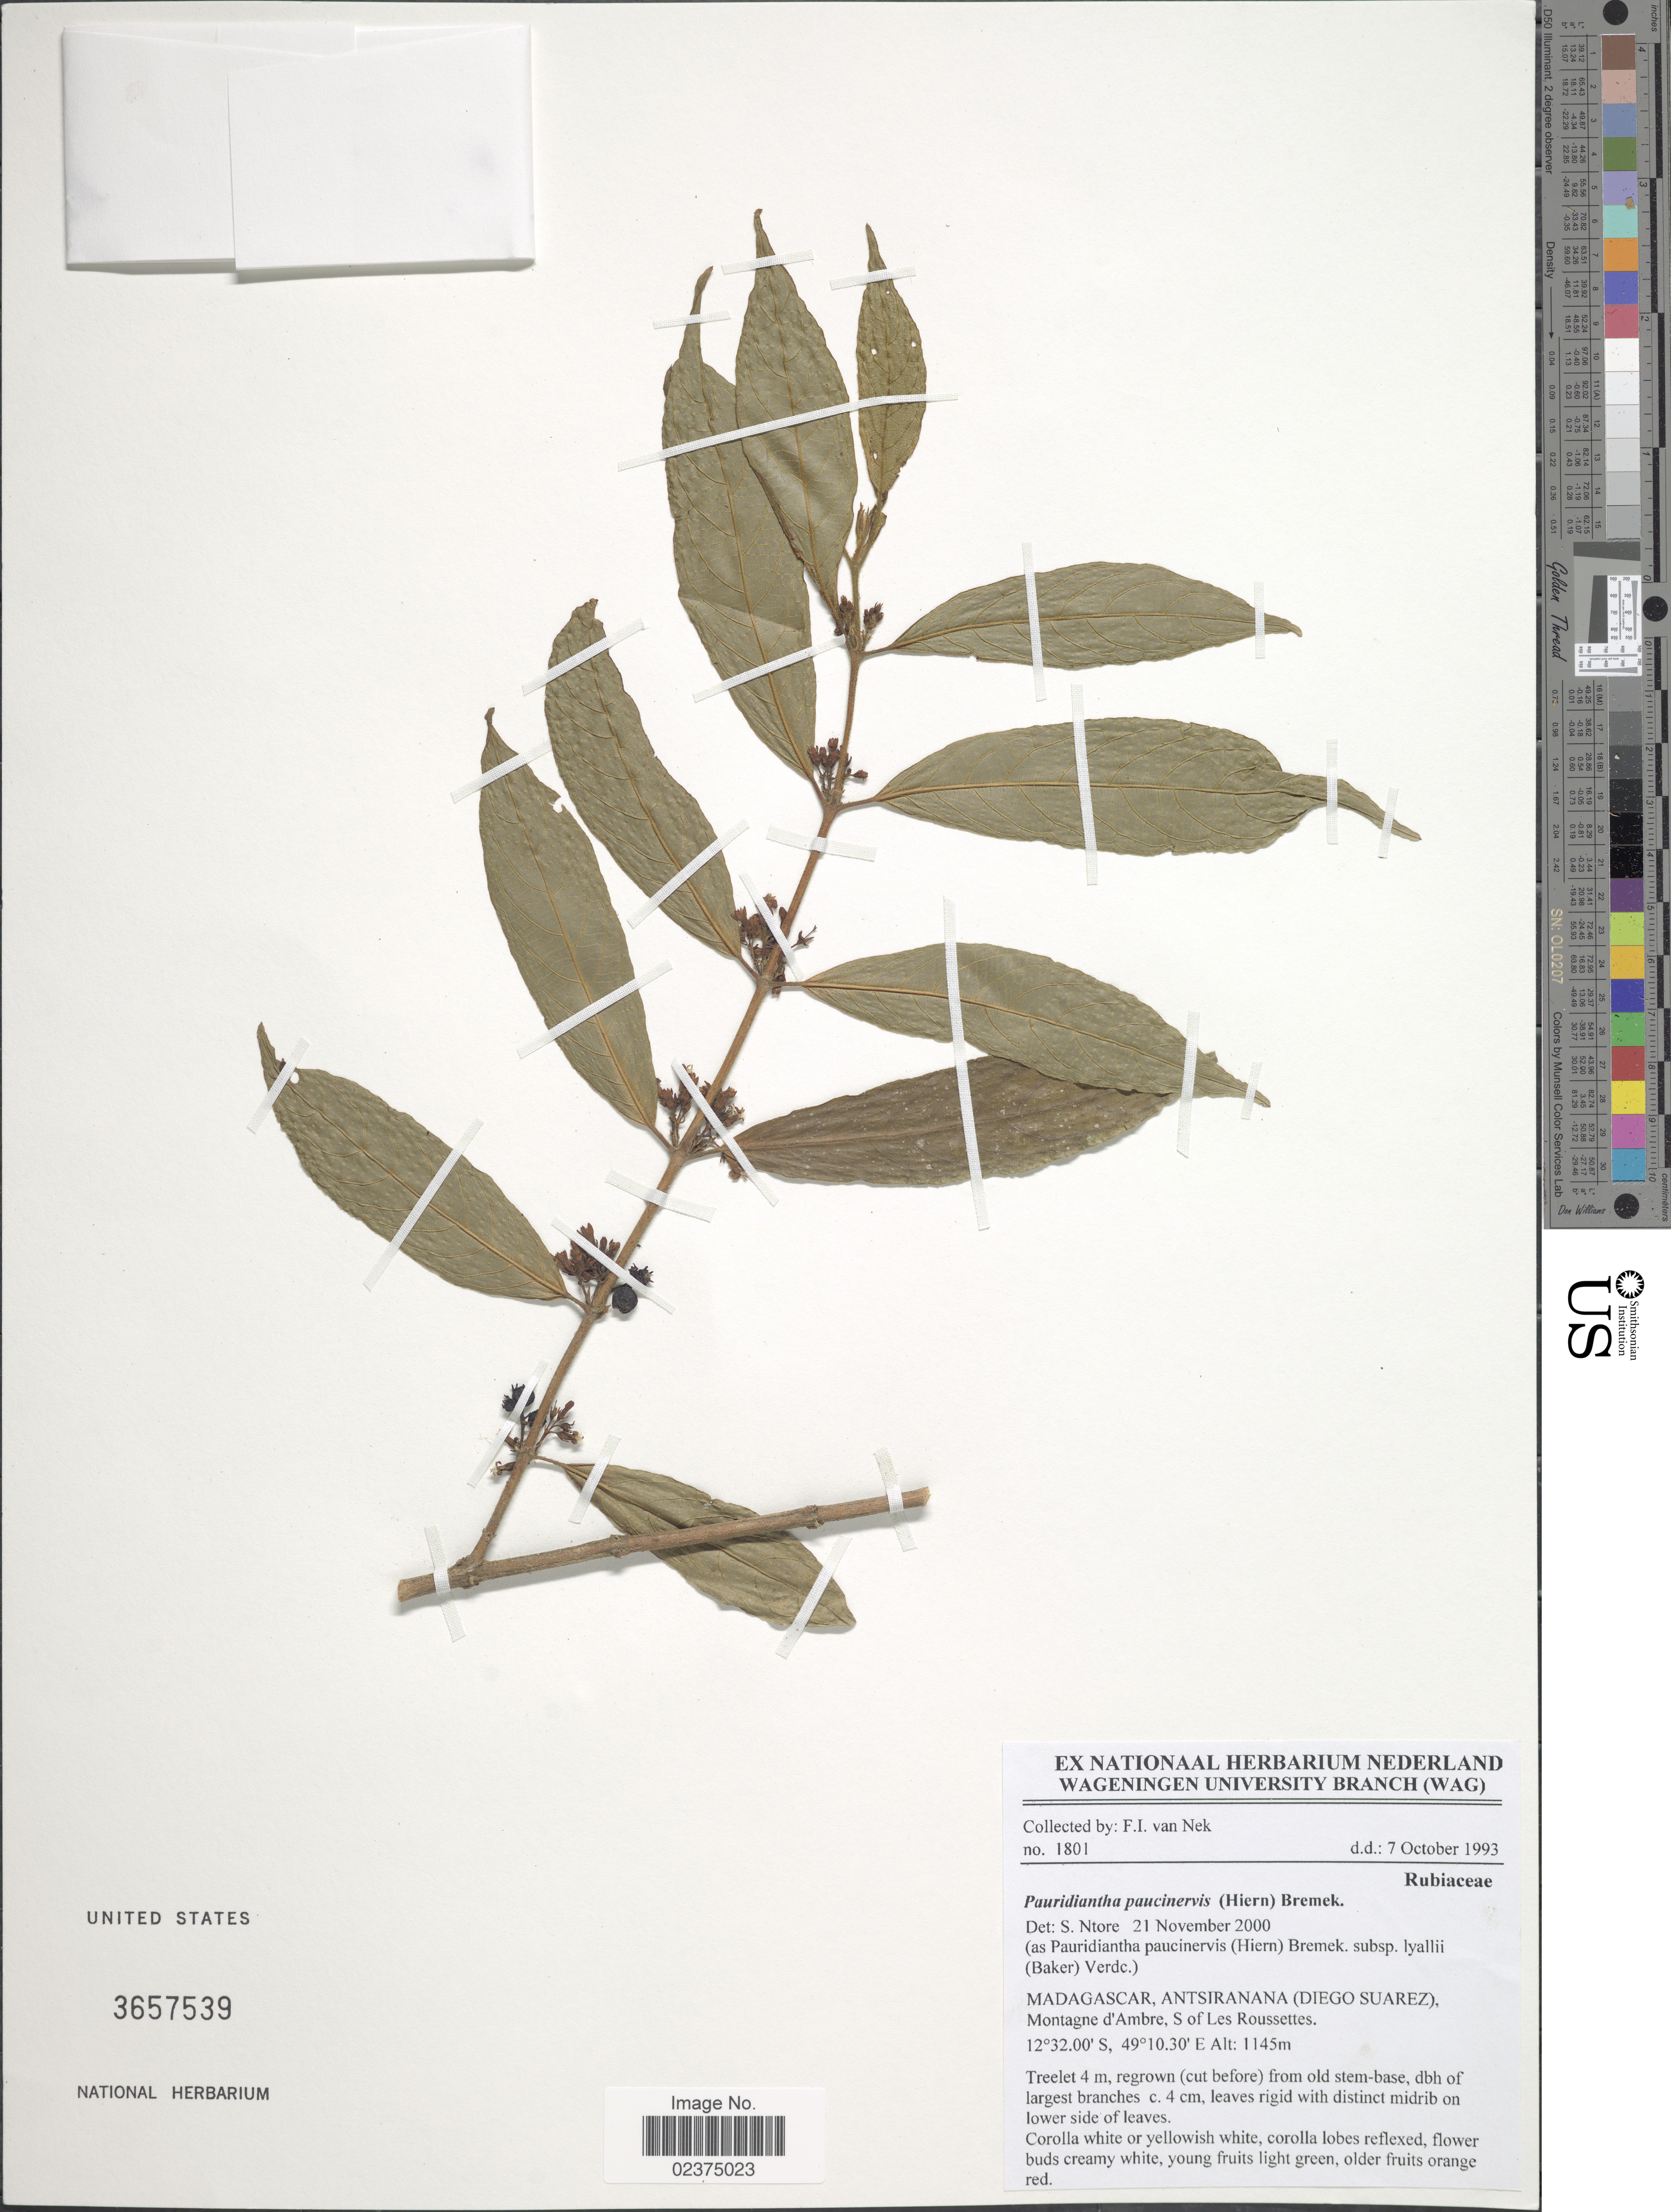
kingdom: Plantae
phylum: Tracheophyta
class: Magnoliopsida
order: Gentianales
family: Rubiaceae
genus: Pauridiantha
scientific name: Pauridiantha paucinervis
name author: (Hiern) Bremek.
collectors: F. van Nek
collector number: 1801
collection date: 1993-07-07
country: Madagascar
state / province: Diana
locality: (Diego Suarez), Montagne d'Ambre, S of Les Rousettes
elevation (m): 1145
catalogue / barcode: US 3657539